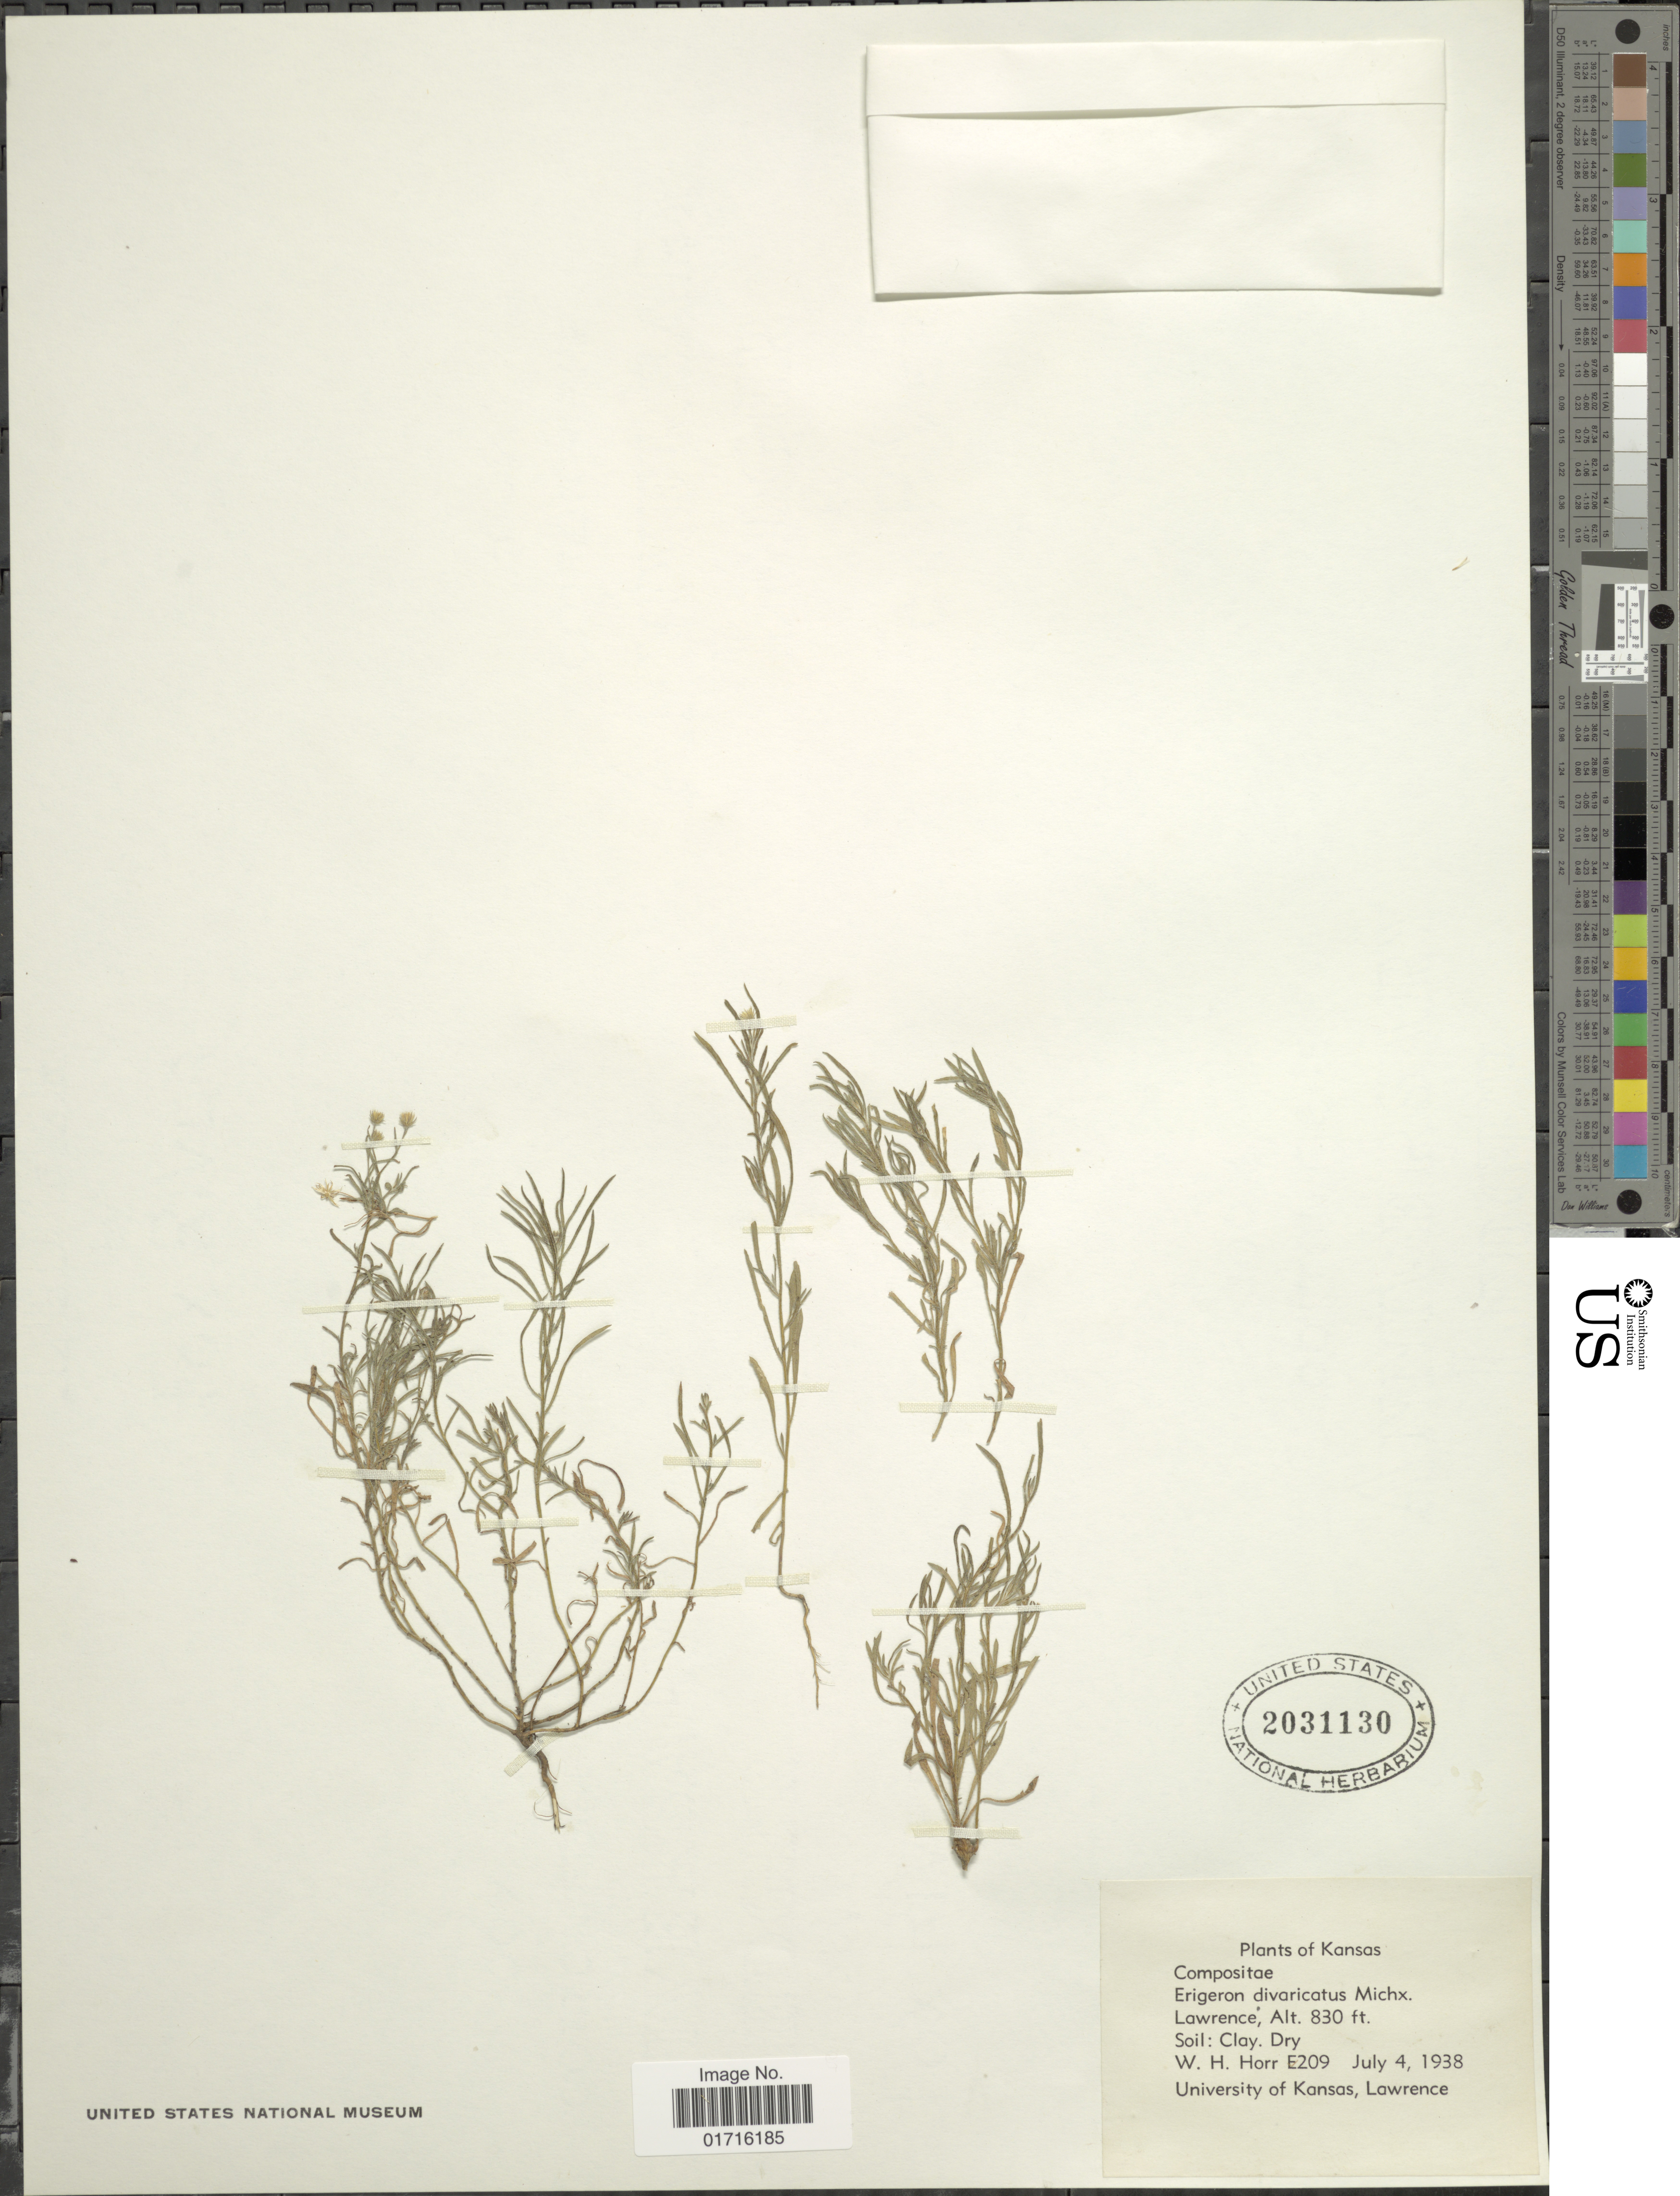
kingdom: Plantae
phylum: Tracheophyta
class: Magnoliopsida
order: Asterales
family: Asteraceae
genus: Conyza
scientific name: Conyza divaricata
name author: Spreng.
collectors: W. H. Horr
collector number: E209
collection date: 1938-07-04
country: United States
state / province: Kansas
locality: Lawrence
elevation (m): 253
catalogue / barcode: US 2031130